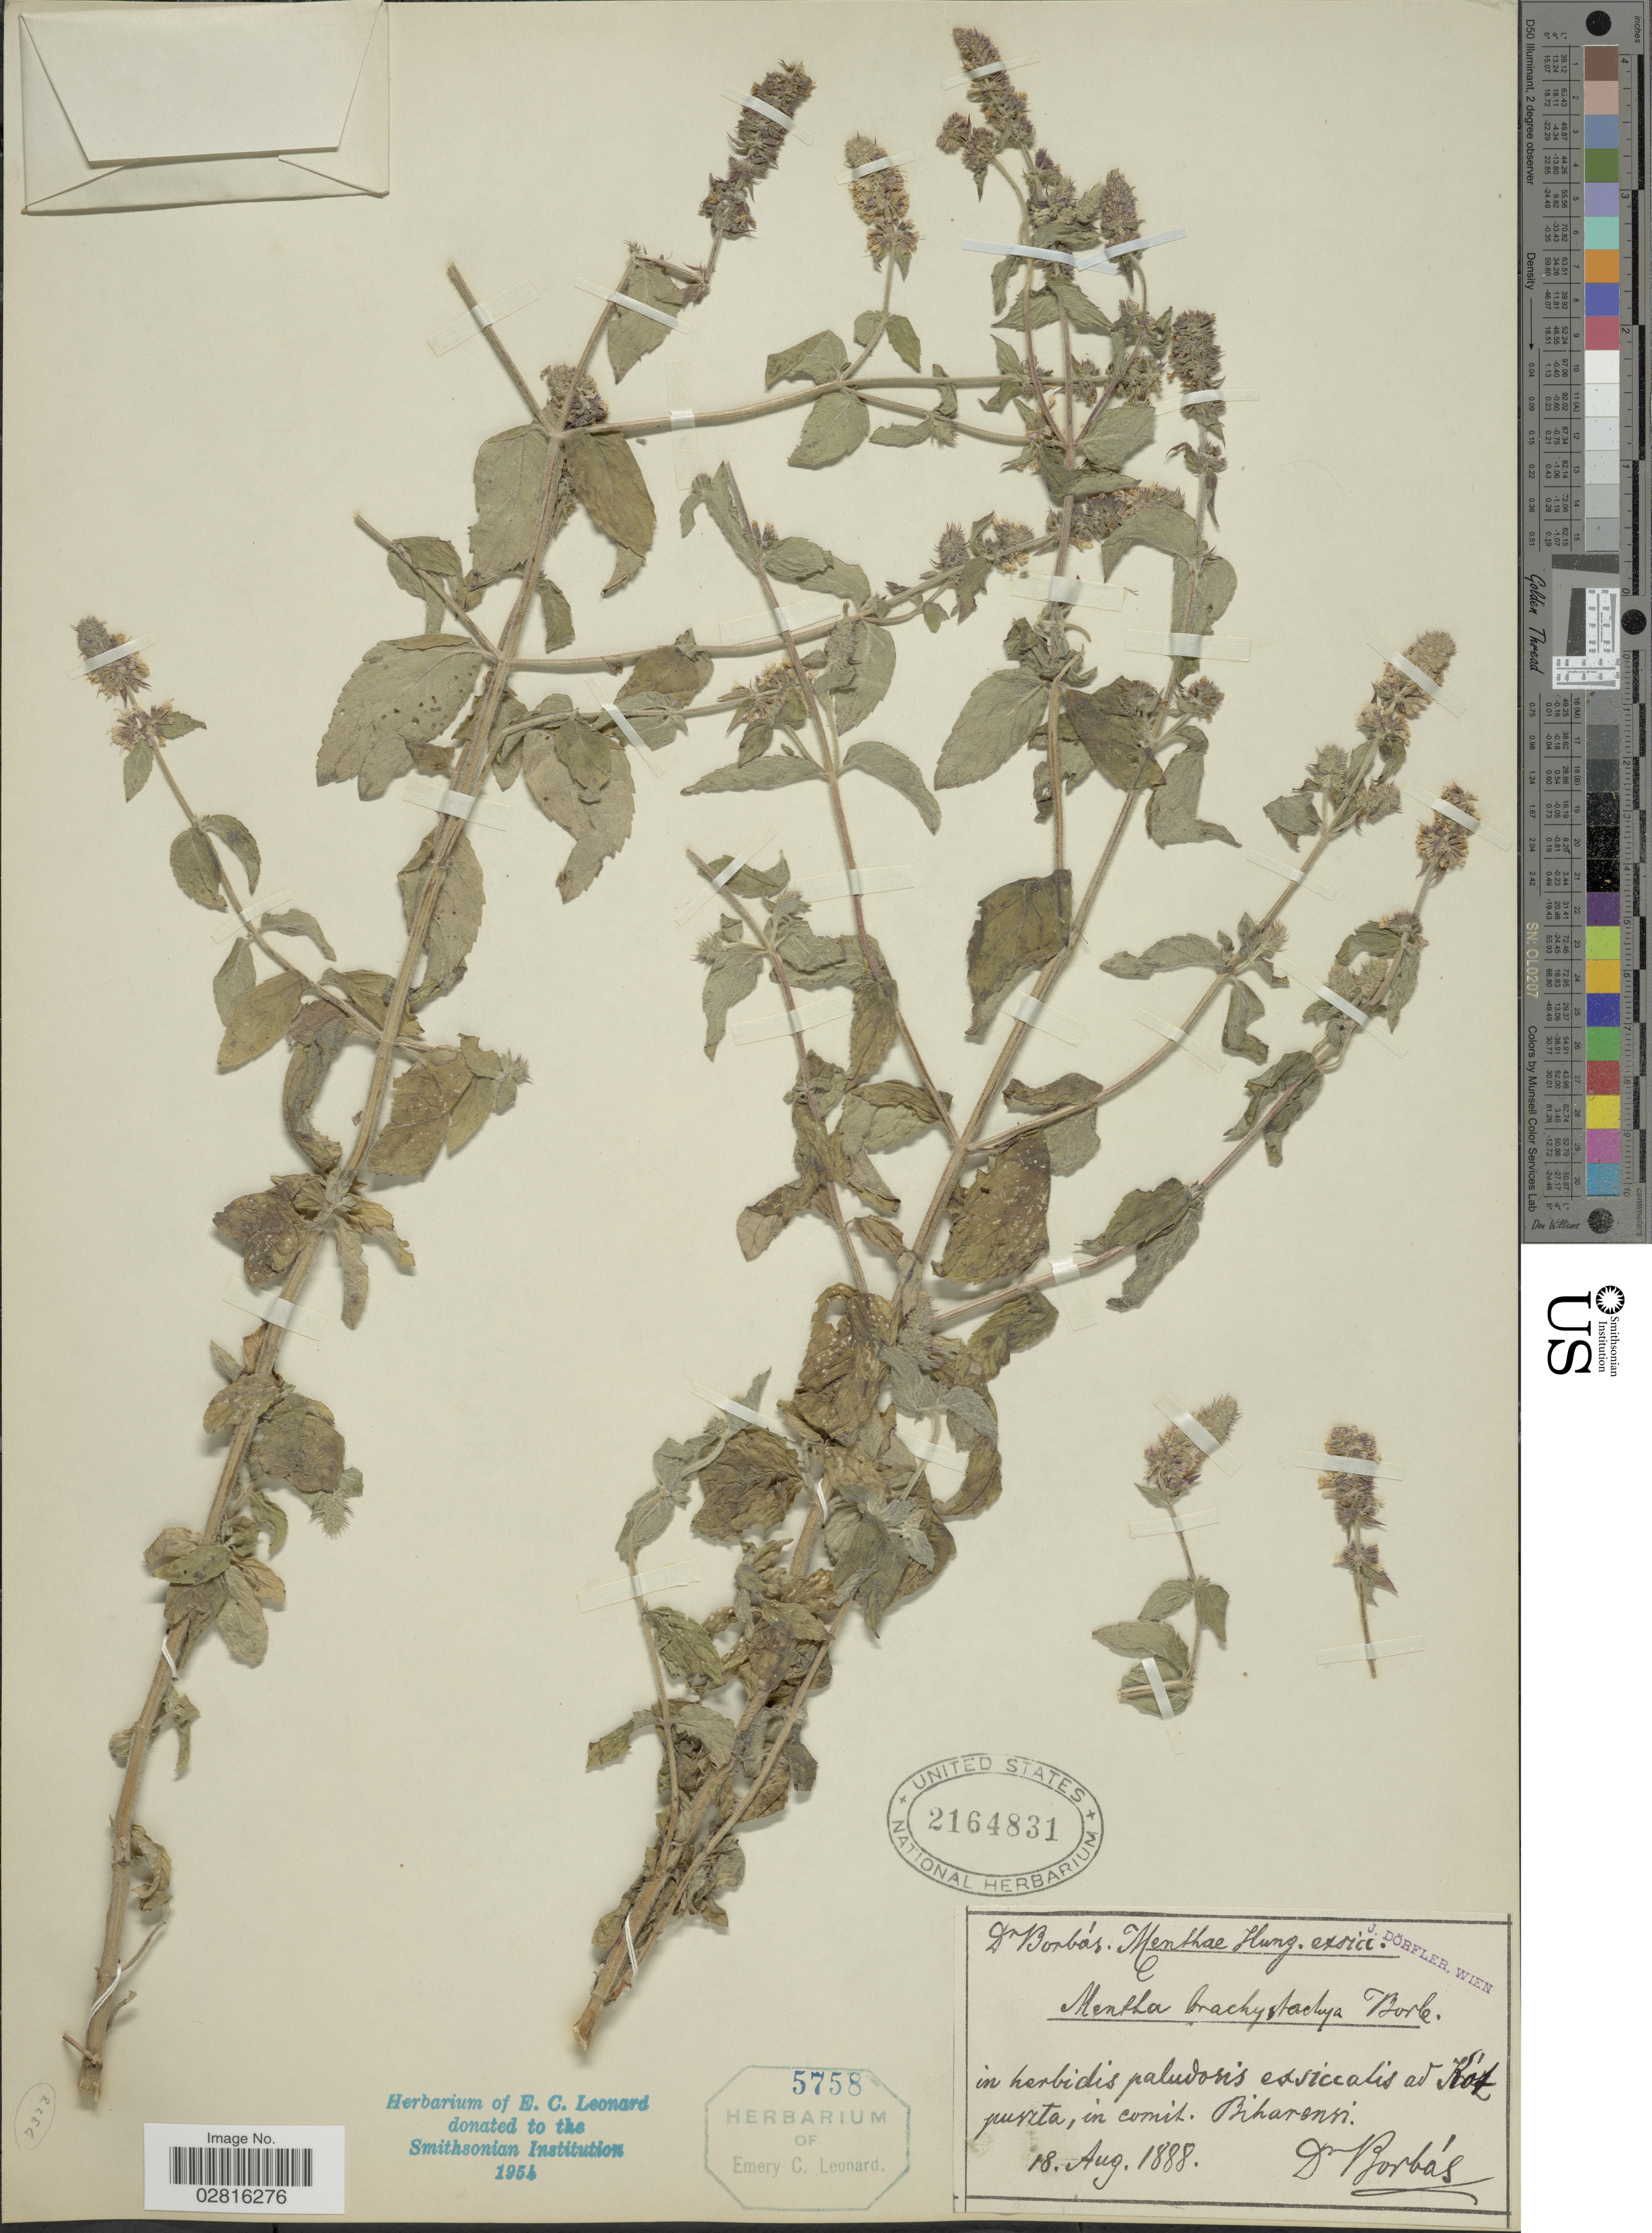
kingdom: Plantae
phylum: Tracheophyta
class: Magnoliopsida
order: Lamiales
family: Lamiaceae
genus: Mentha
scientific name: Mentha x brachystachya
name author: Borbás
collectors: V. von Borbás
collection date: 1888-08-18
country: Hungary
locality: In herbidis paludosis exsiccalis ad Kot puzta, in comit. Biharonsi.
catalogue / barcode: US 2164831